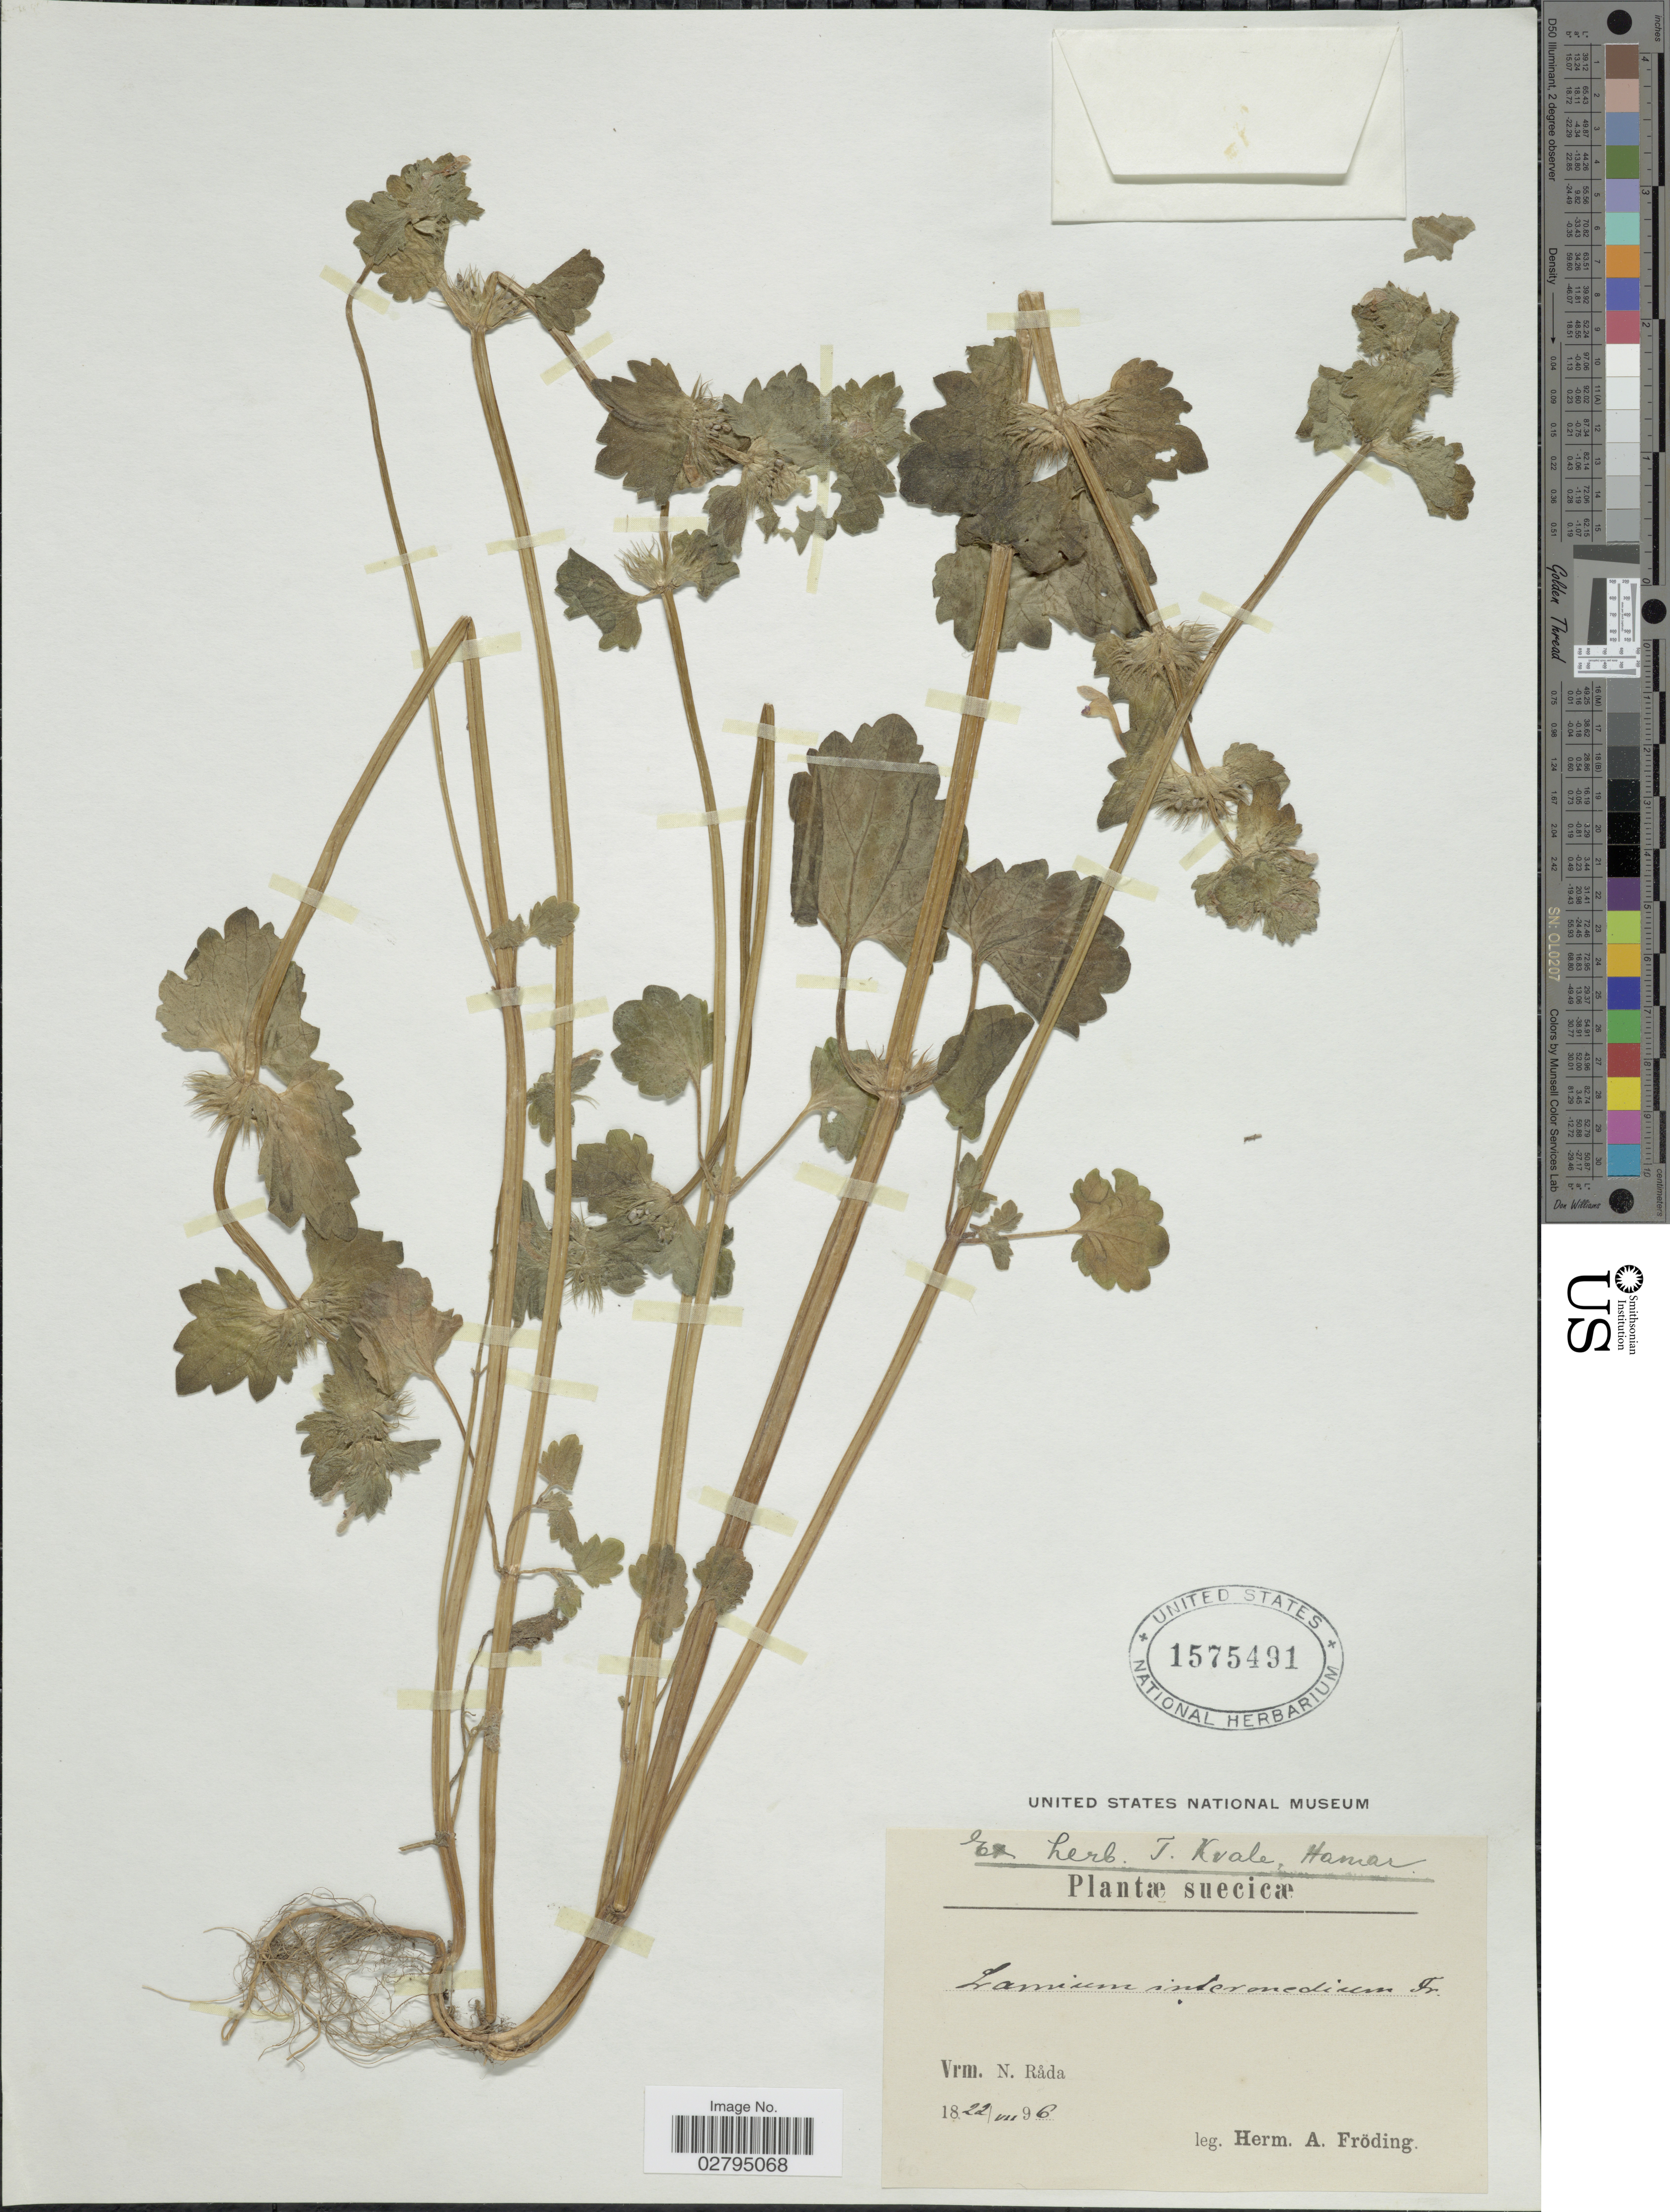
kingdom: Plantae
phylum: Tracheophyta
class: Magnoliopsida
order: Lamiales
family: Lamiaceae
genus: Lamium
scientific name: Lamium confertum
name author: Fr.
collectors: H. Froding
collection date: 1896-07-22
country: Sweden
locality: Suecicæ. Vrm. N. Råda.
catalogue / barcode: US 1575491